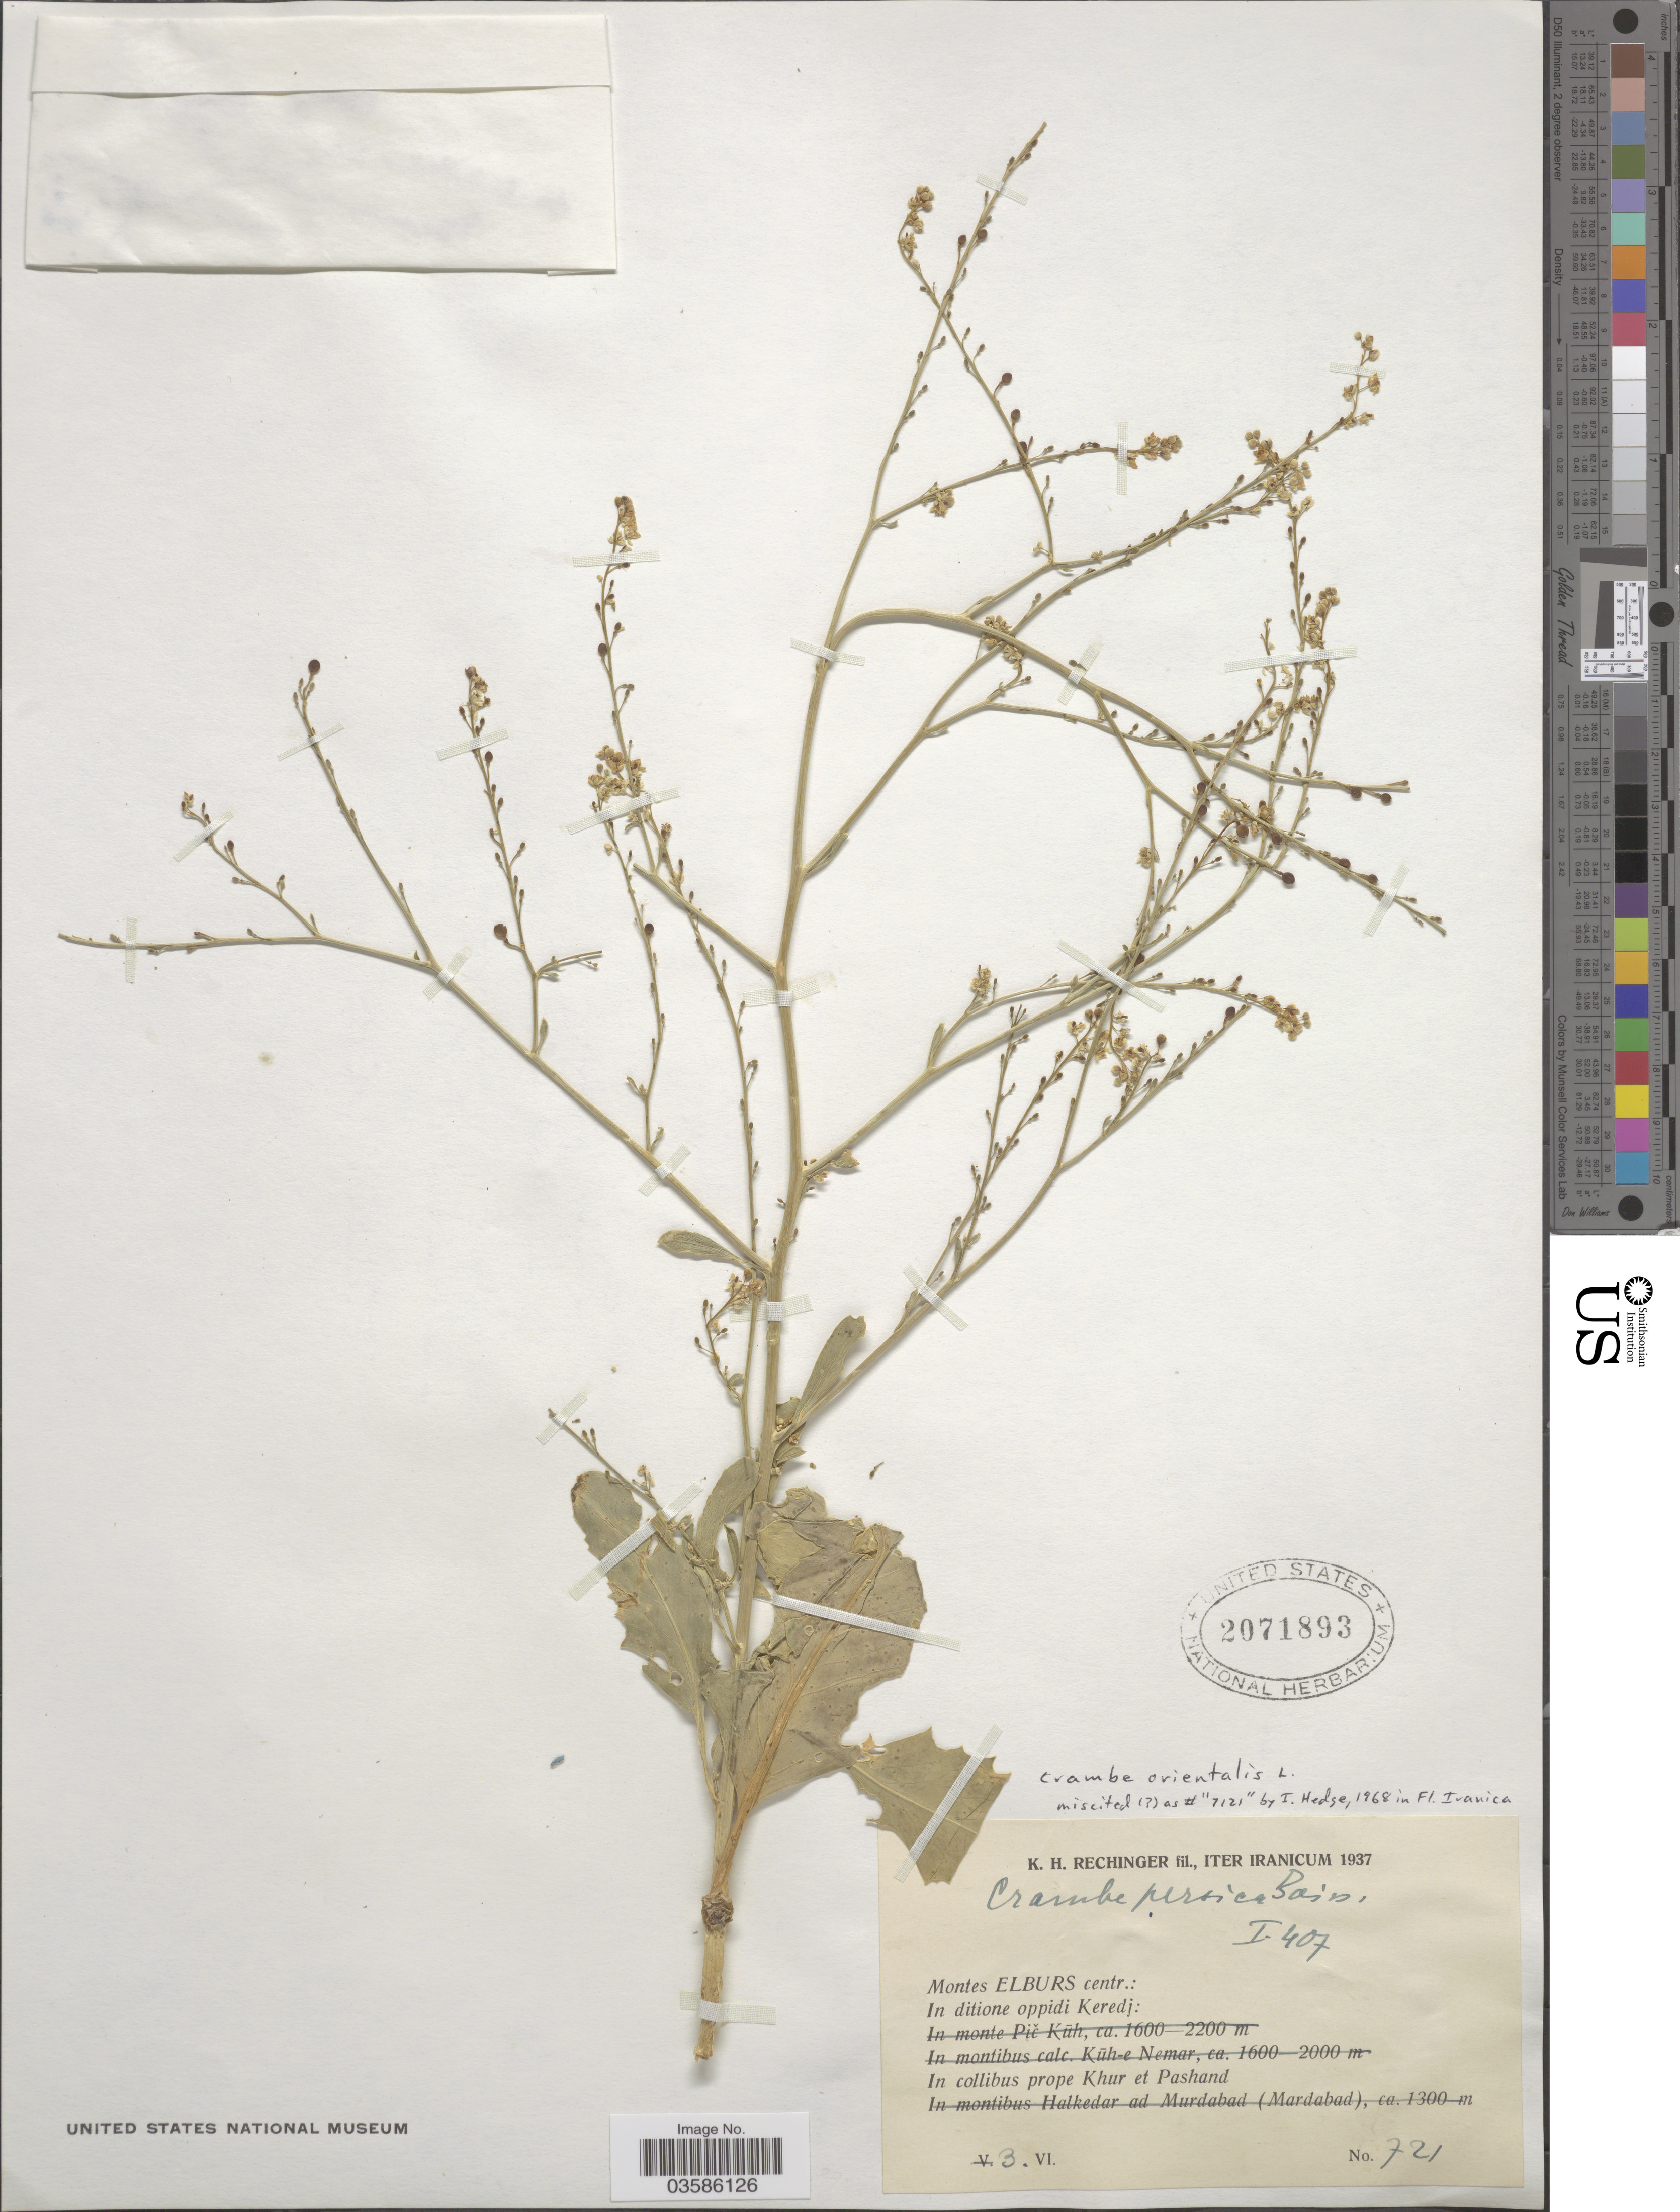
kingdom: Plantae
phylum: Tracheophyta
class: Magnoliopsida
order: Brassicales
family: Brassicaceae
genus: Crambe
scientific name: Crambe orientalis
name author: L.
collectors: K. H. Rechinger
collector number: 721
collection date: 1937-06-03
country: Iran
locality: Montes Elburs centr.: In ditione oppidi Keredj. In collibus prope Khur et Pashand.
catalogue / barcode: US 2071893